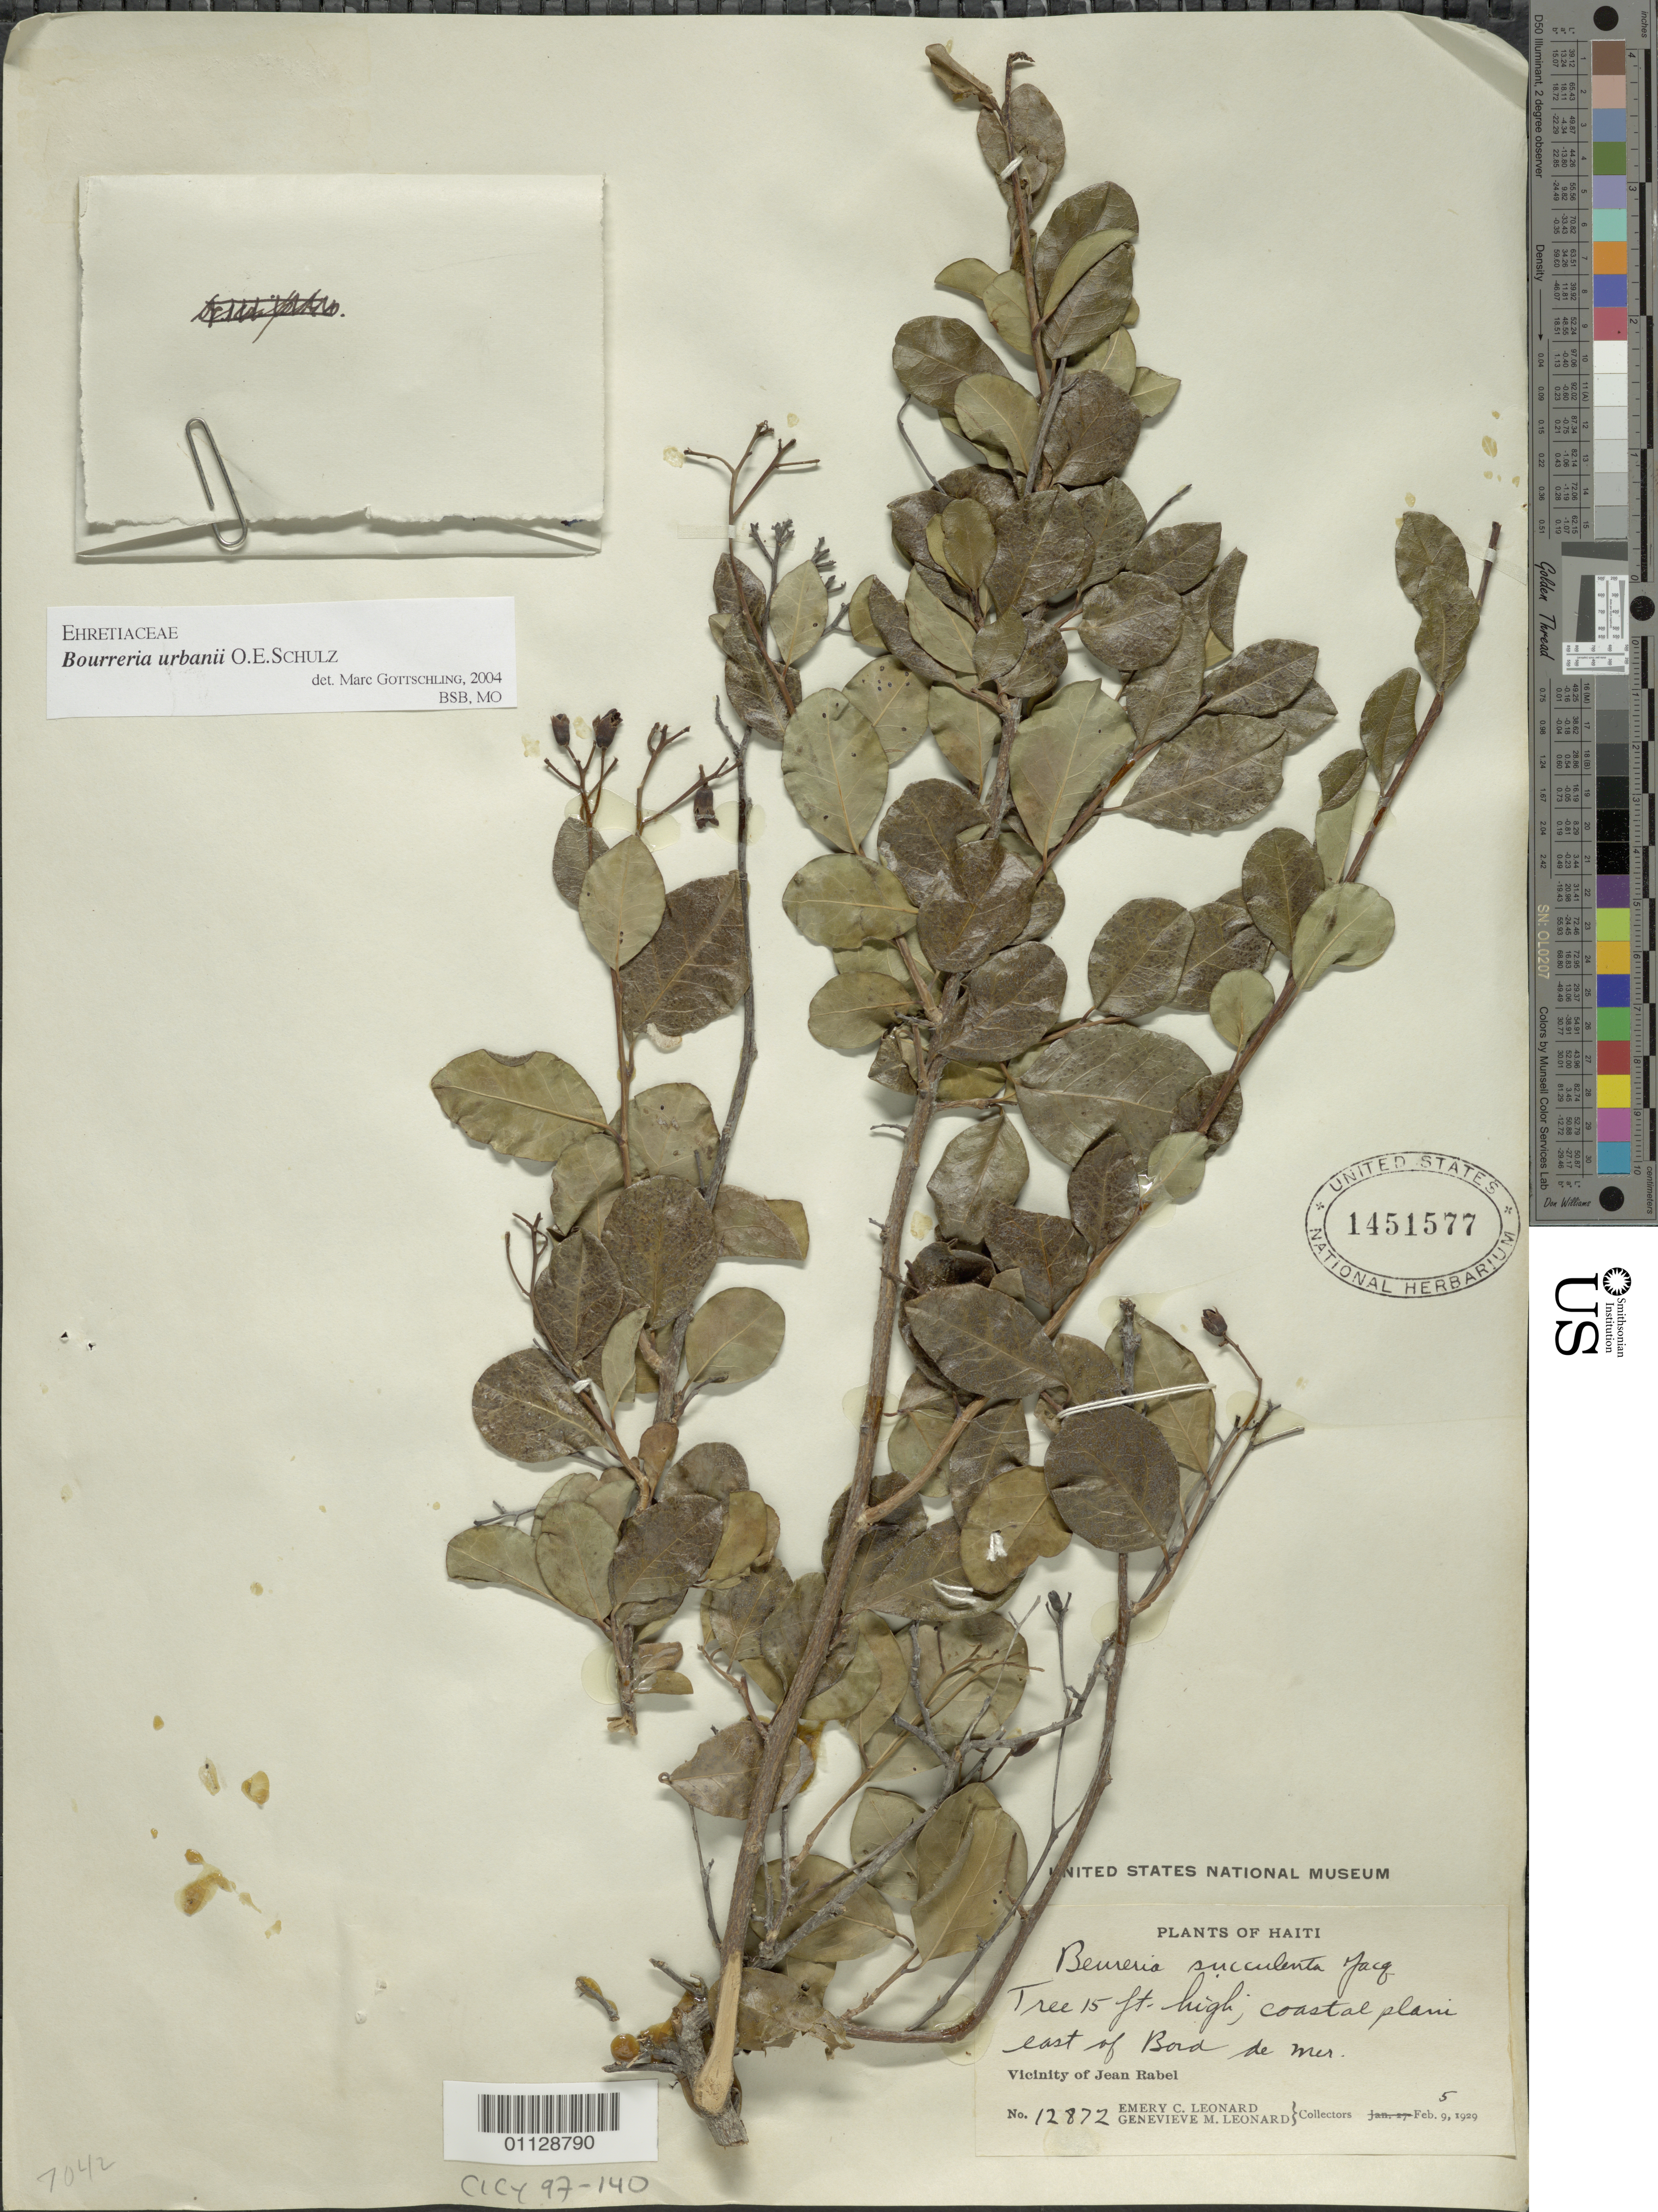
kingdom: Plantae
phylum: Tracheophyta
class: Magnoliopsida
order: Boraginales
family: Ehretiaceae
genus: Bourreria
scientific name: Bourreria urbanii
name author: O.E. Schulz in Urb.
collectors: E. C. Leonard & G. M. Leonard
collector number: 12872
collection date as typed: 09 Feb 1929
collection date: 1929-02-09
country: Haiti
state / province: Nord-Óuest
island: Hispaniola I.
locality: East of Bord de Mer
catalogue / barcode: US 1451577